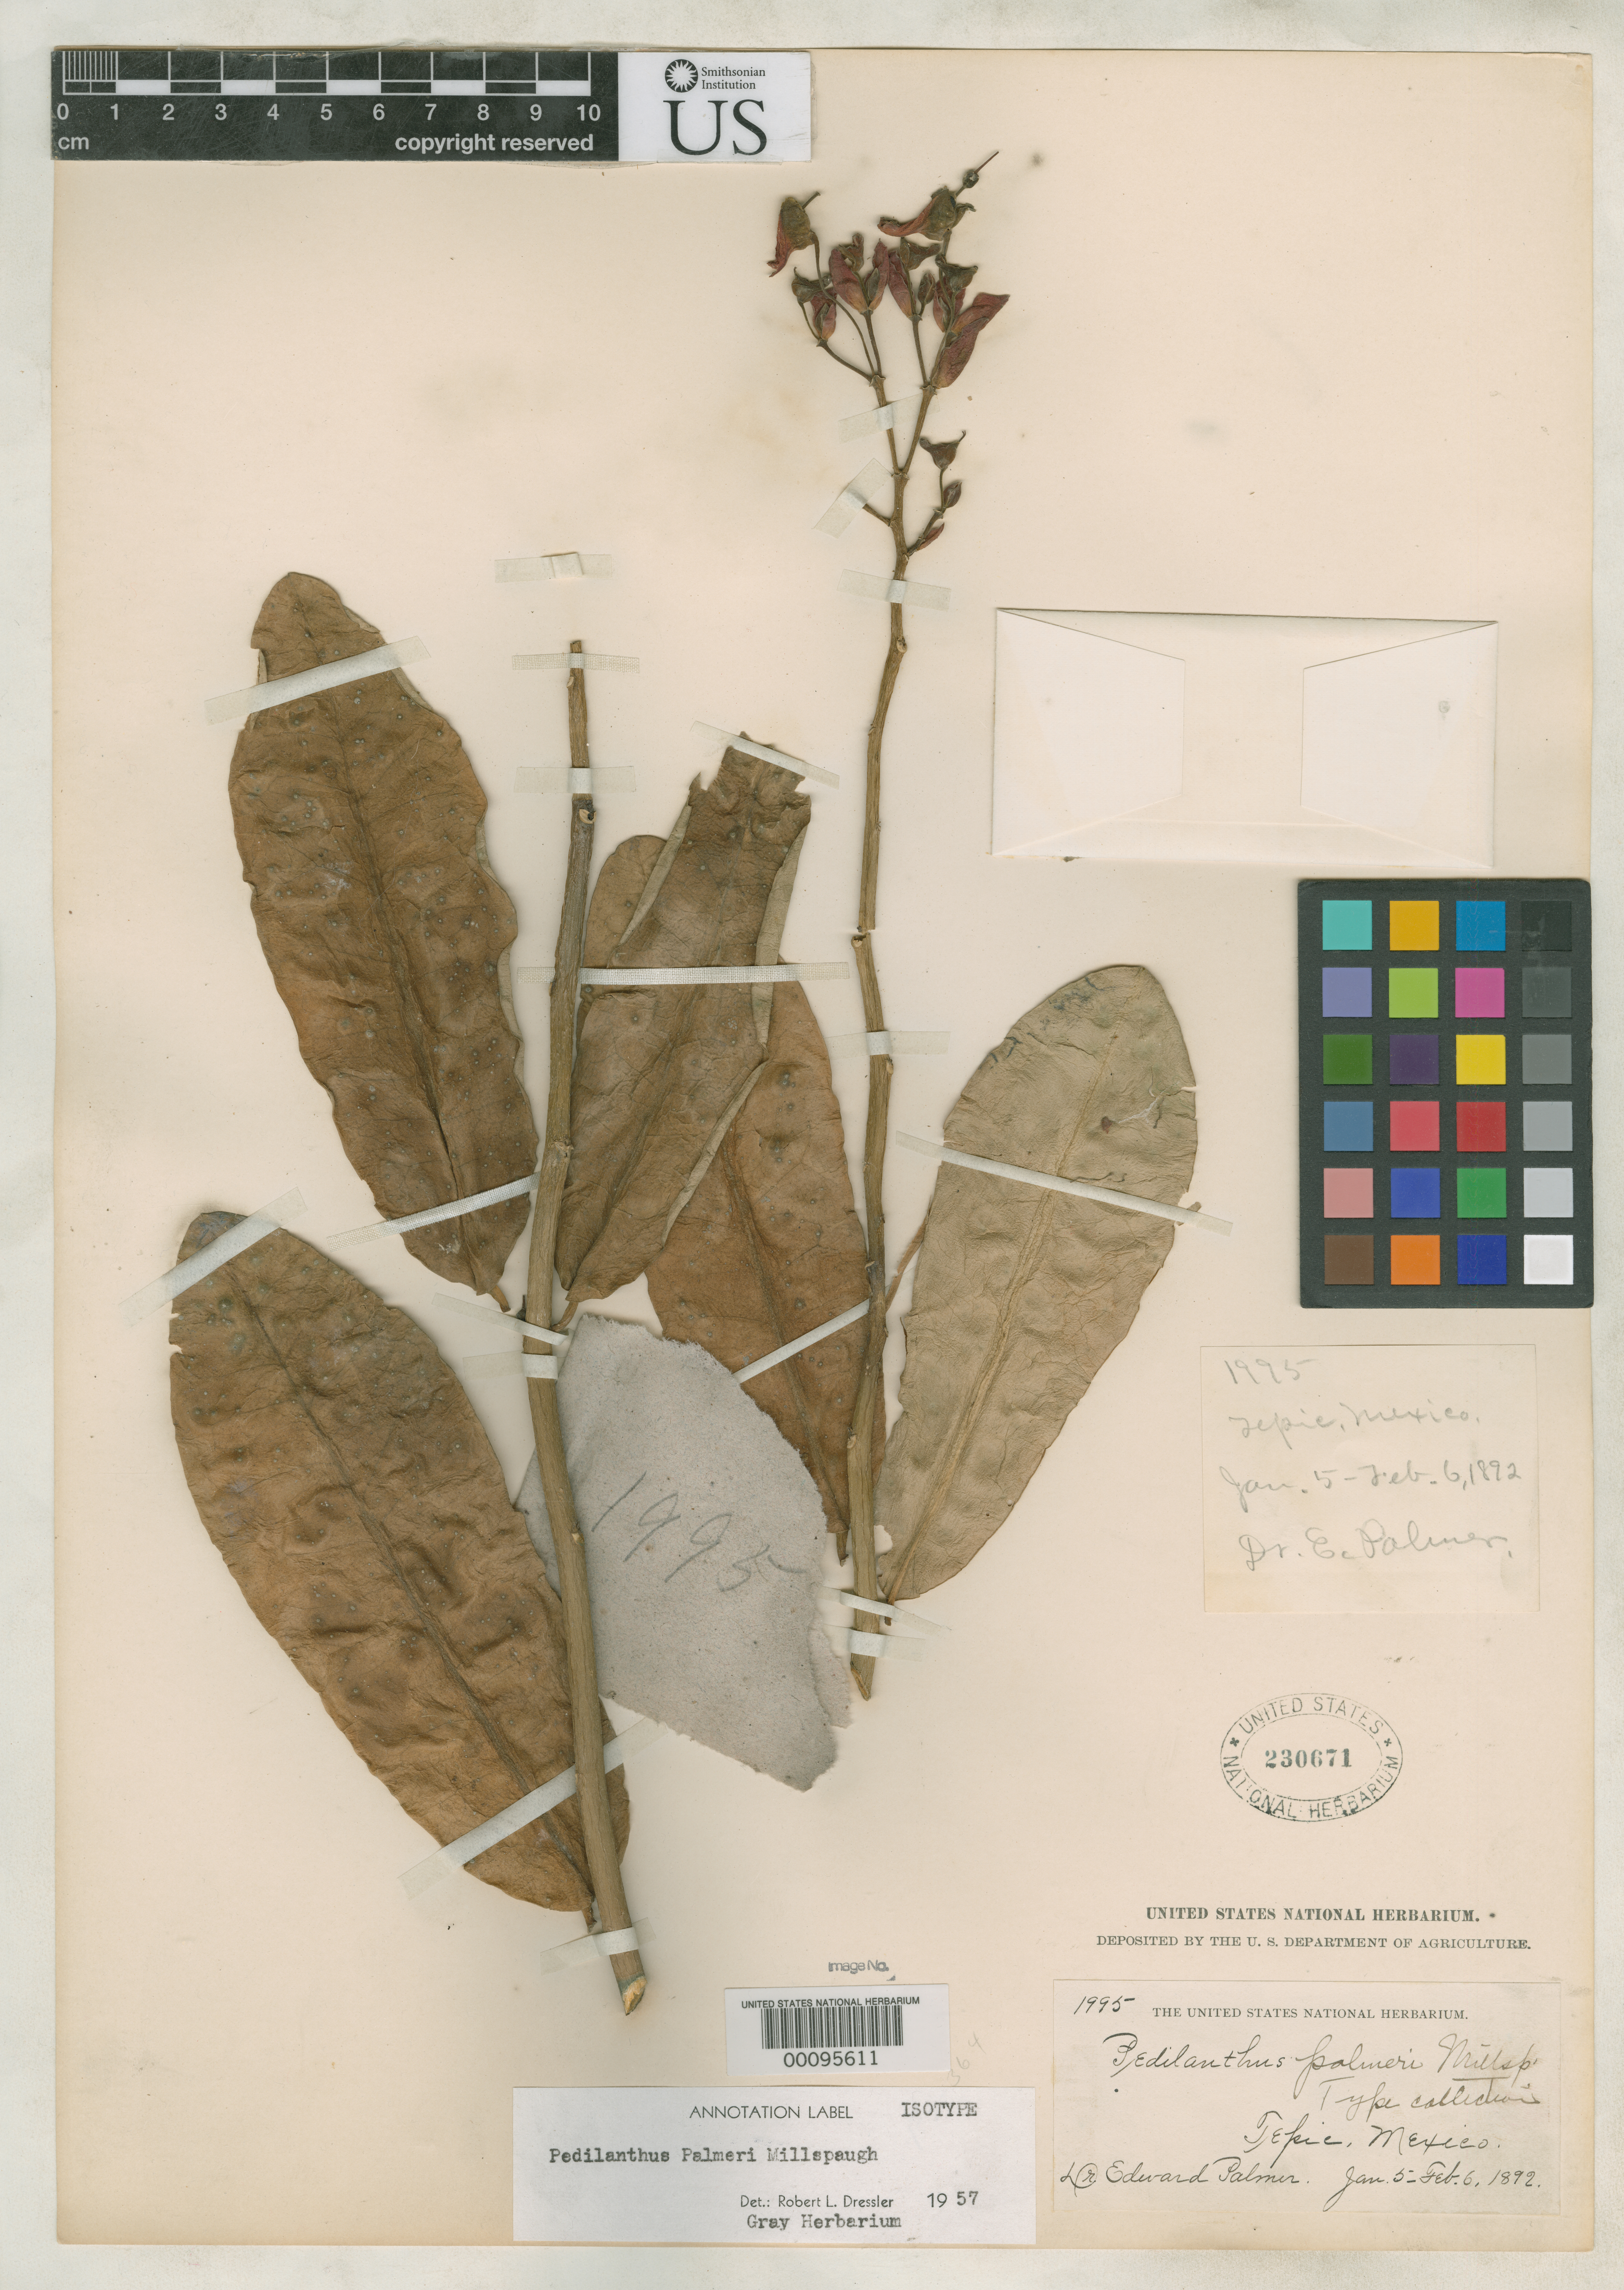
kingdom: Plantae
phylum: Tracheophyta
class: Magnoliopsida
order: Malpighiales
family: Euphorbiaceae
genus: Pedilanthus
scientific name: Pedilanthus palmeri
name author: Millsp.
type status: Isotype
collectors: E. Palmer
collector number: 1995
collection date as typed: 05 Jan 1892 to 06 Feb 1892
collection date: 1892-01-05/1892-02-06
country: Mexico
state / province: Nayarit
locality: Tepic.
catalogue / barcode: US 230671